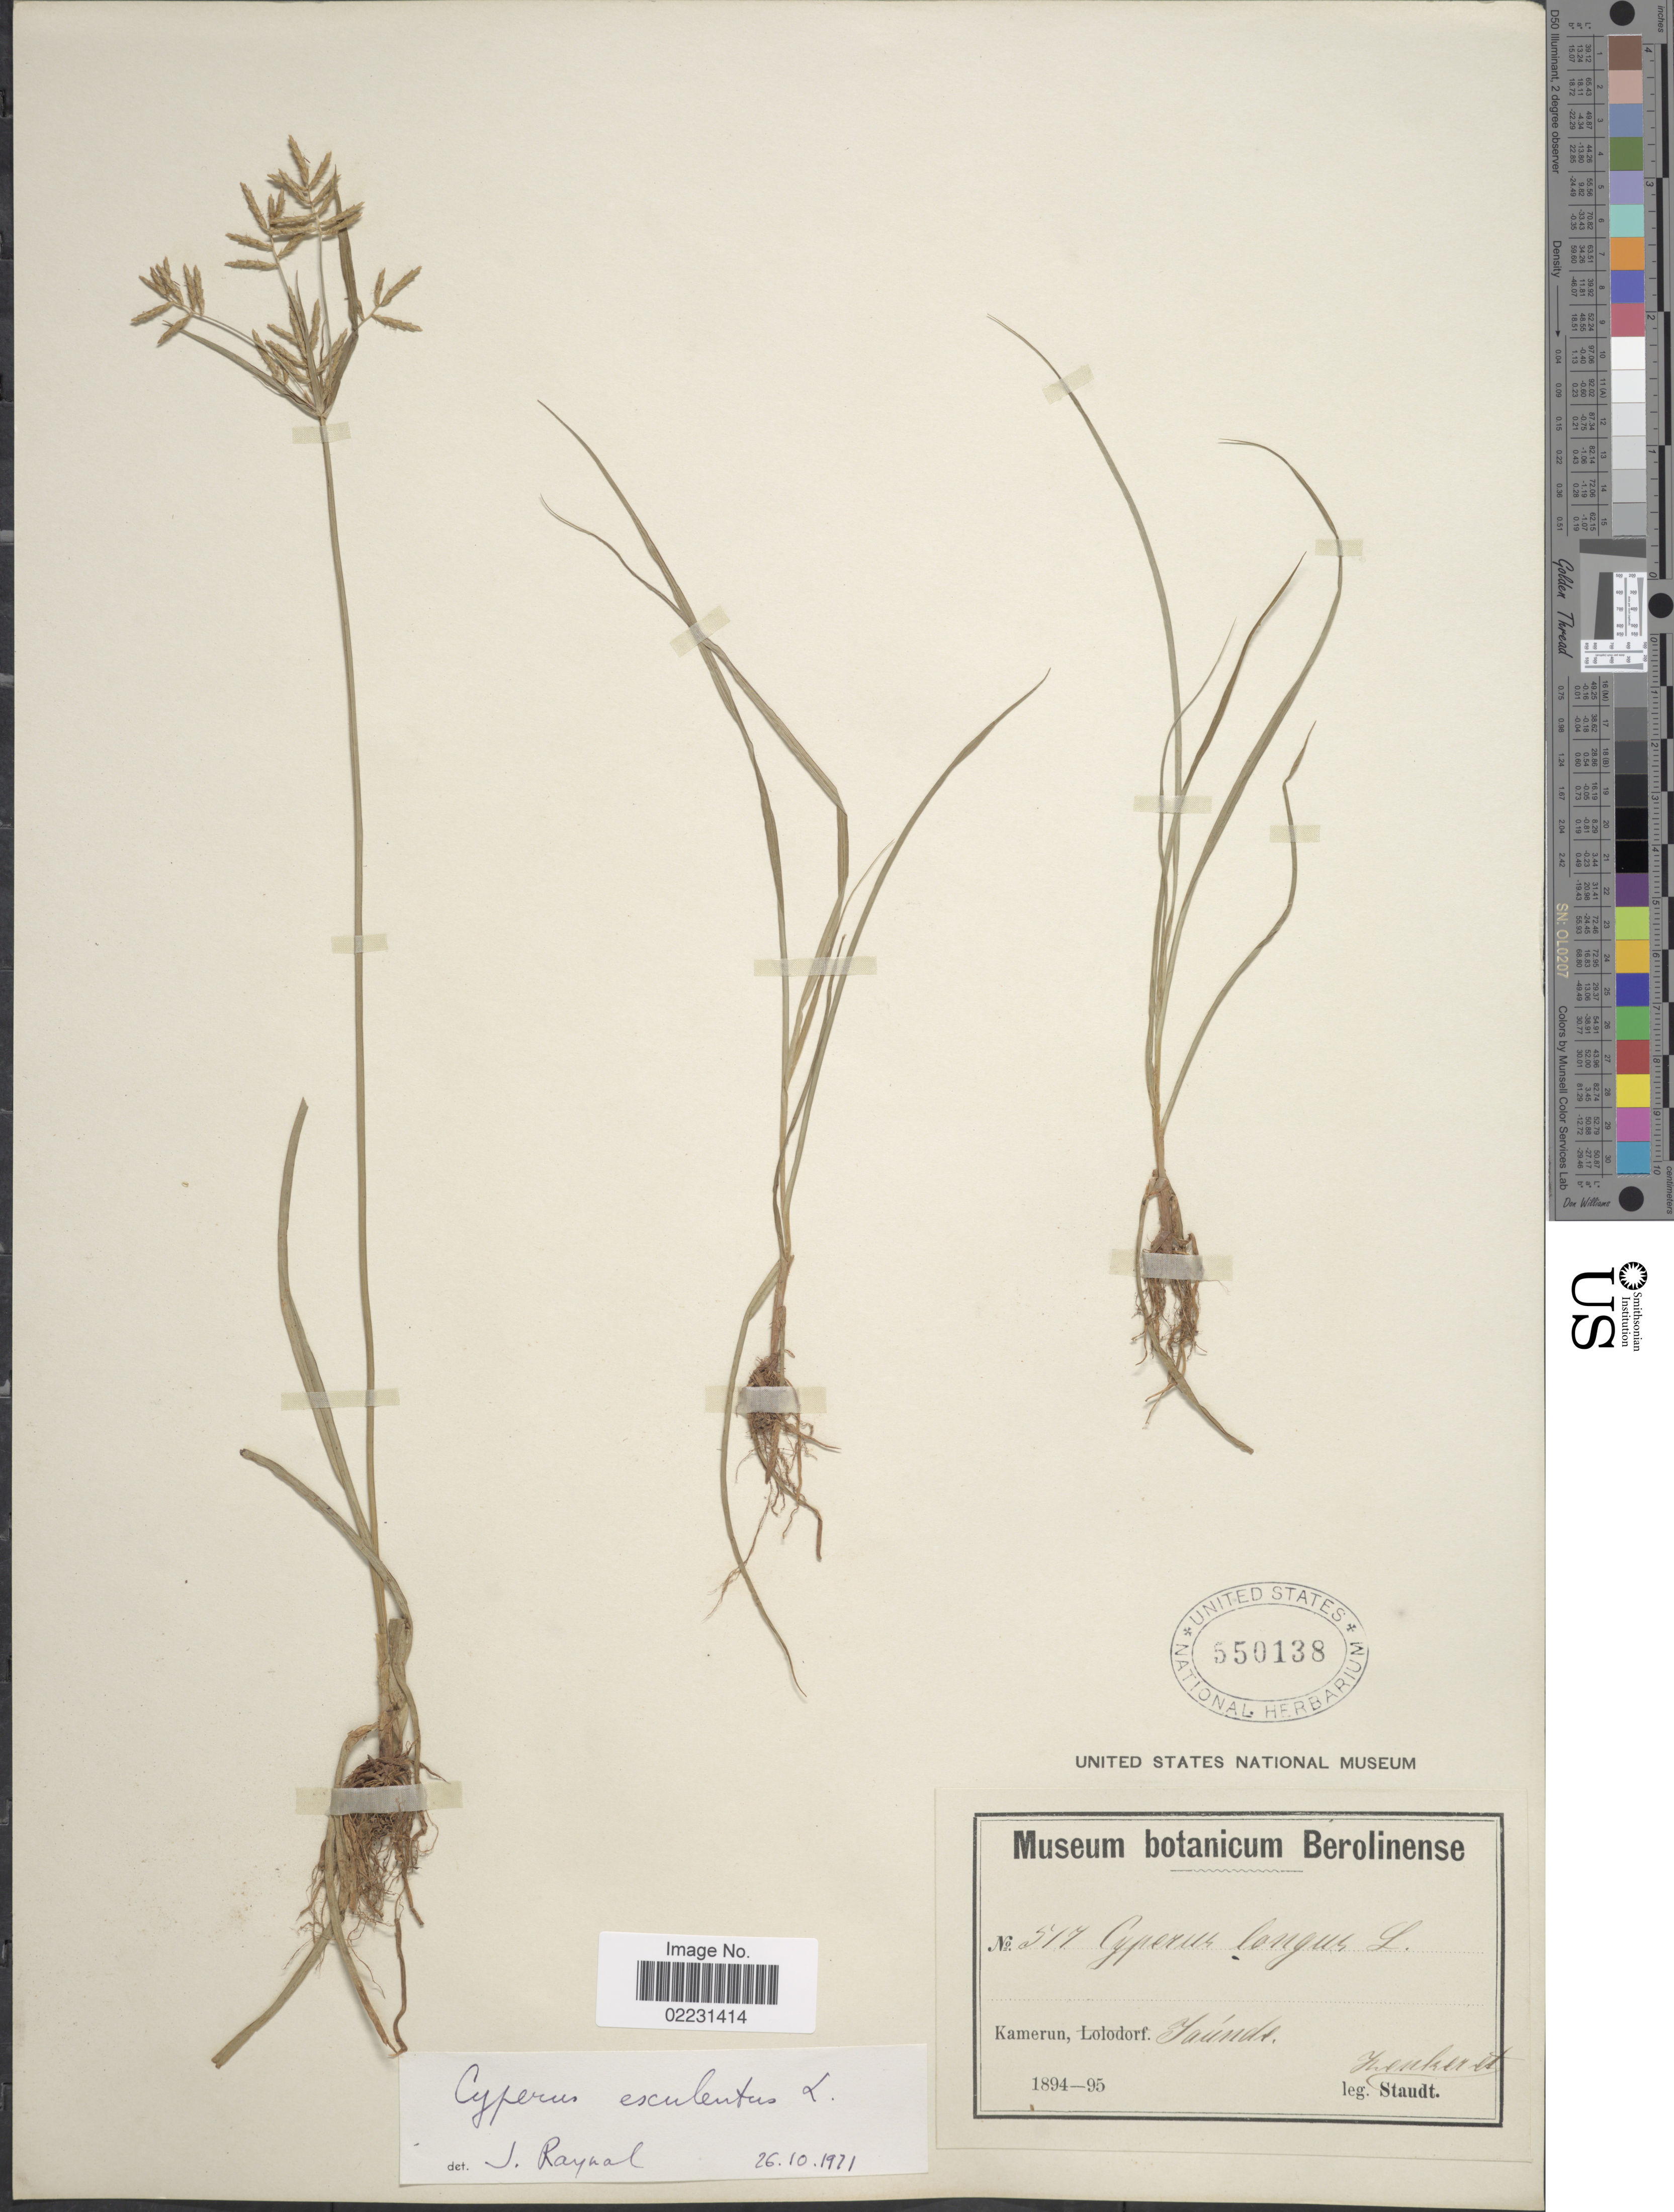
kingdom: Plantae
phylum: Tracheophyta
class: Liliopsida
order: Poales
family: Cyperaceae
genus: Cyperus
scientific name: Cyperus esculentus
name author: L.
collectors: -. Staudt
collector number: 517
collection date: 1894/1895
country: Cameroon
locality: Kamerun, Yaunde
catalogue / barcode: US 550138